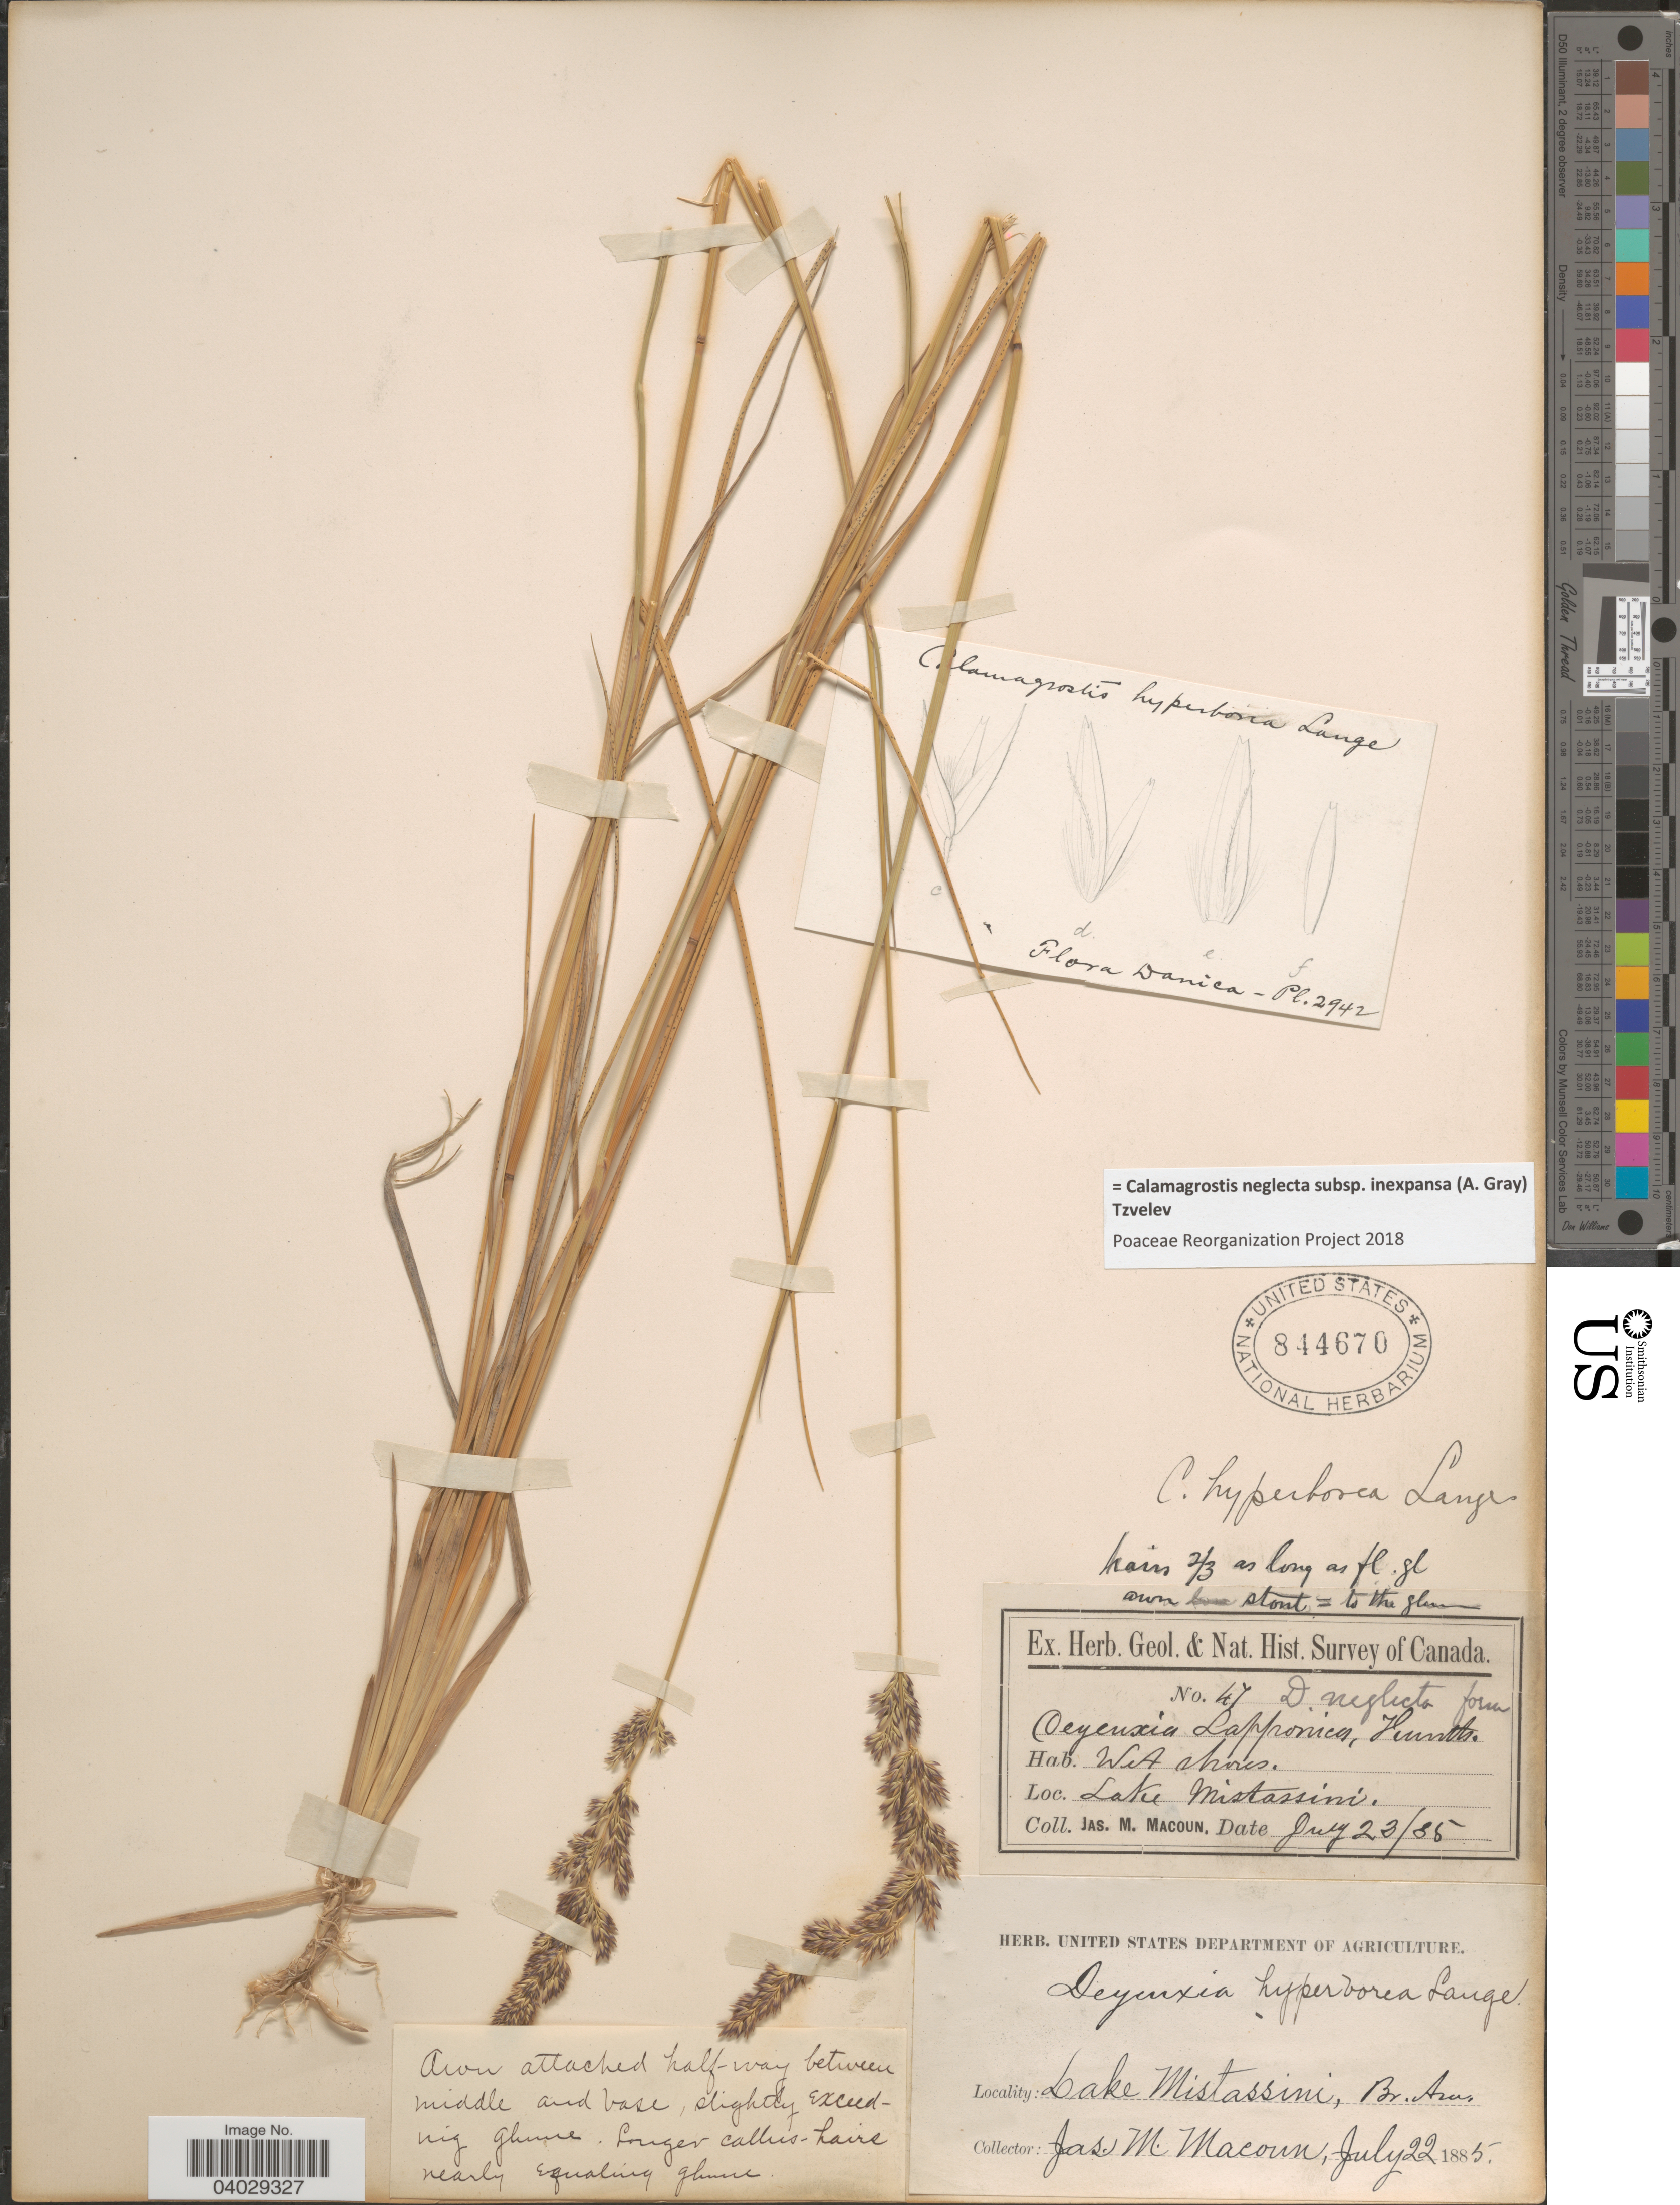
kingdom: Plantae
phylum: Tracheophyta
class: Liliopsida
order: Poales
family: Poaceae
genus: Calamagrostis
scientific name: Calamagrostis neglecta subsp. inexpansa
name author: (A. Gray) Tzvelev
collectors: J. M. Macoun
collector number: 47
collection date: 1885-07-22/1885-07-23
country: Canada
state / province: Quebec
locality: Lake Mistassini, Br. Am.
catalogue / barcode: US 844670